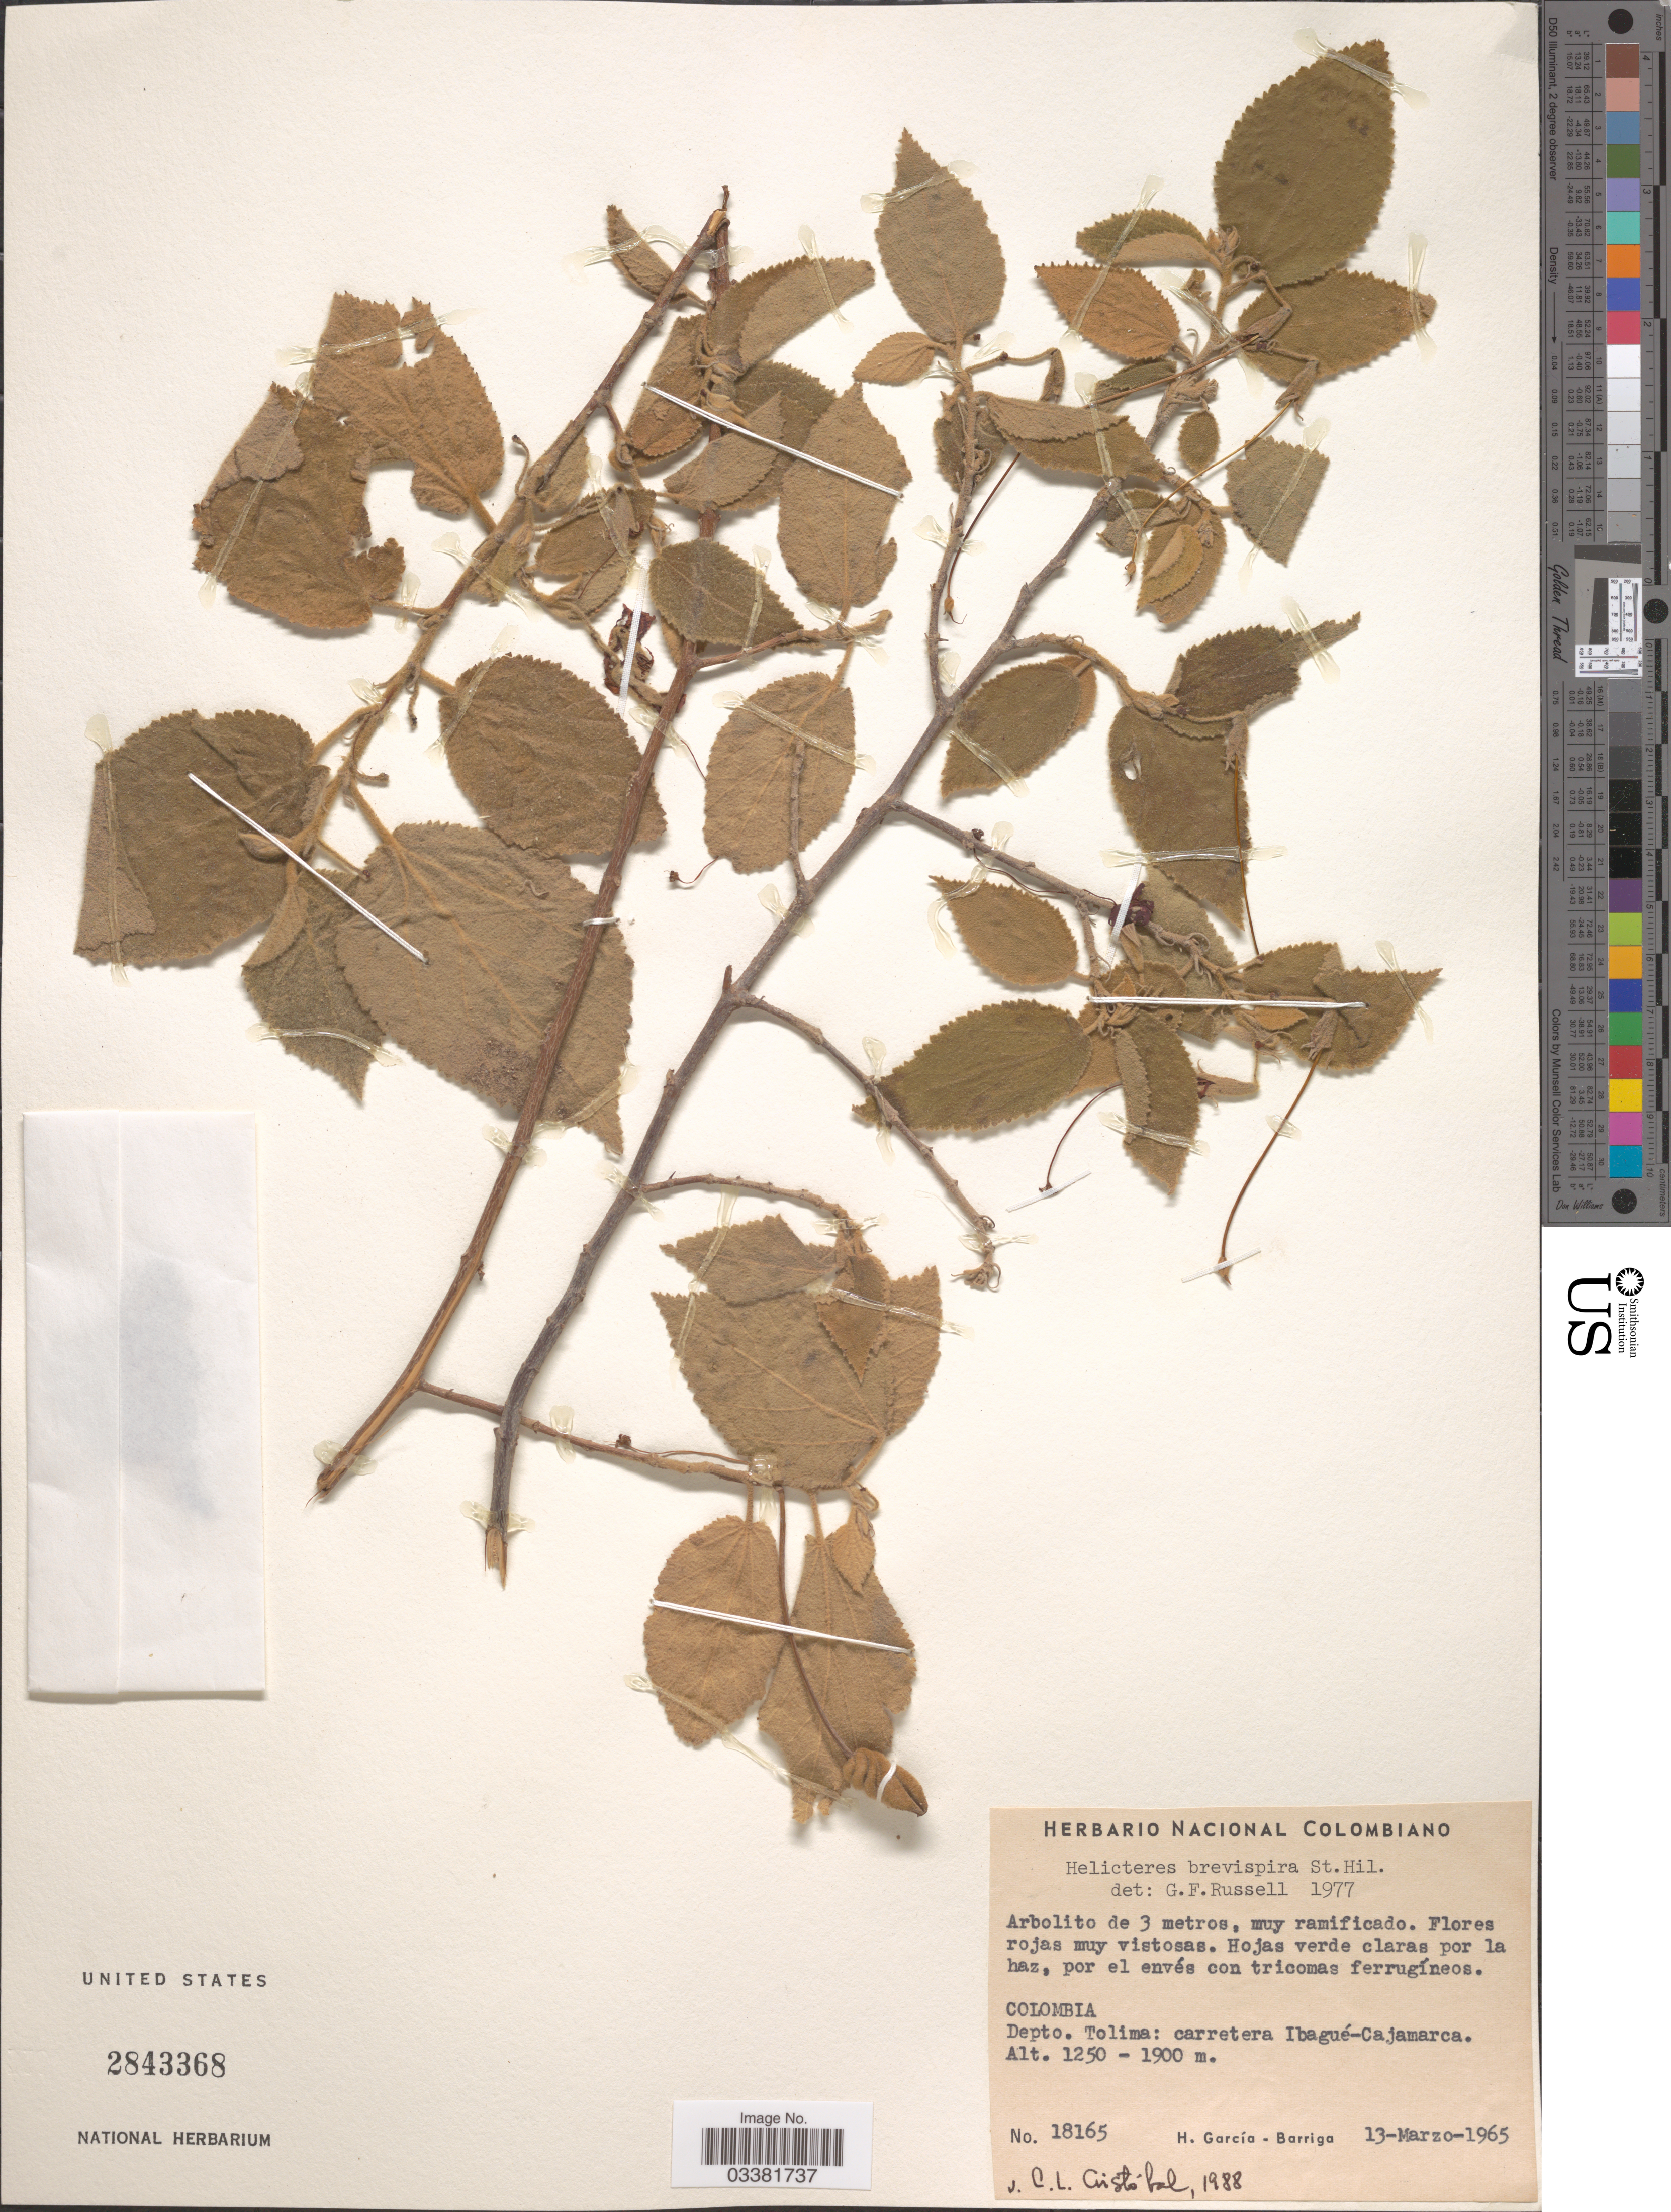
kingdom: Plantae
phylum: Tracheophyta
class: Magnoliopsida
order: Malvales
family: Malvaceae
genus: Helicteres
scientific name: Helicteres brevispira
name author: A. St.-Hil.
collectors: H. García Barriga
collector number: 18165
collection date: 1965-03-13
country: Colombia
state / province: Tolima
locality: Depto. Tolima: carretera Ibagué-Cajamarga.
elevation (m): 1250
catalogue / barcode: US 2843368